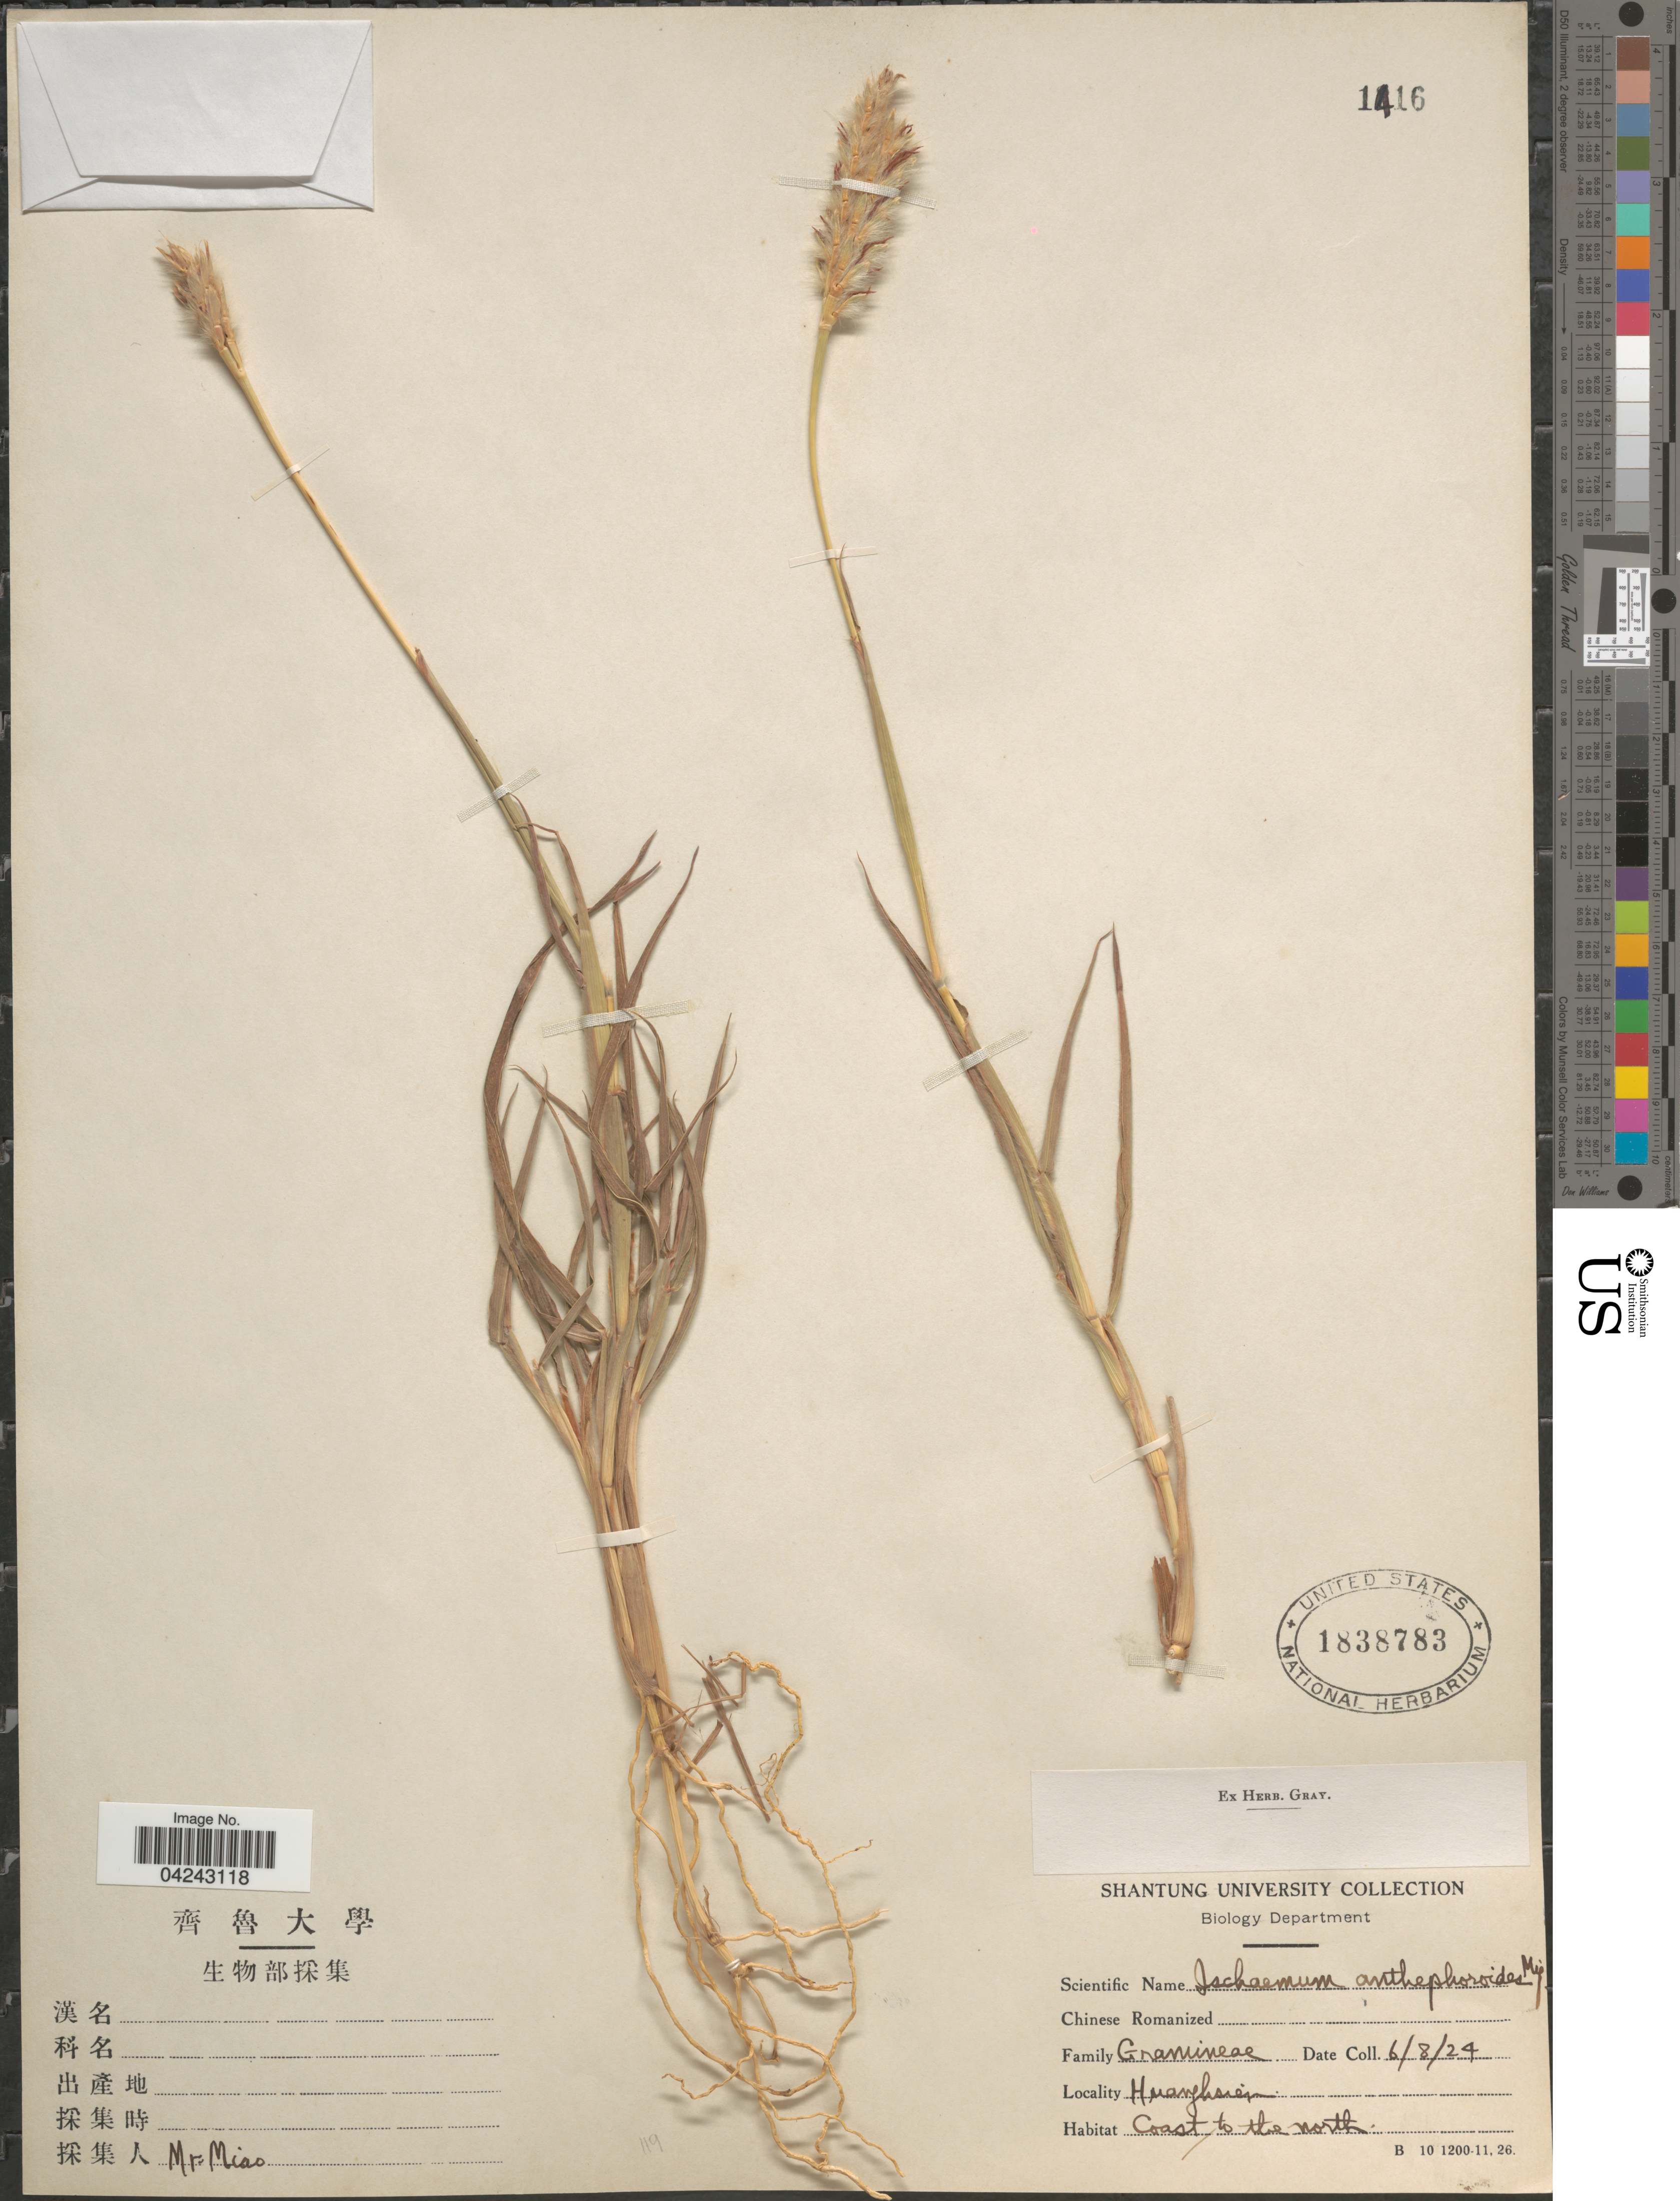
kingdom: Plantae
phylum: Tracheophyta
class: Liliopsida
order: Poales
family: Poaceae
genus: Ischaemum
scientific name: Ischaemum anthephoroides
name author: (Steud.) Miq.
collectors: ex herb. Gray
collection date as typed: Transcribed d/m/y: 6/8/24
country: China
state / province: Shandong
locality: Huanghsien.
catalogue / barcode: US 1838783